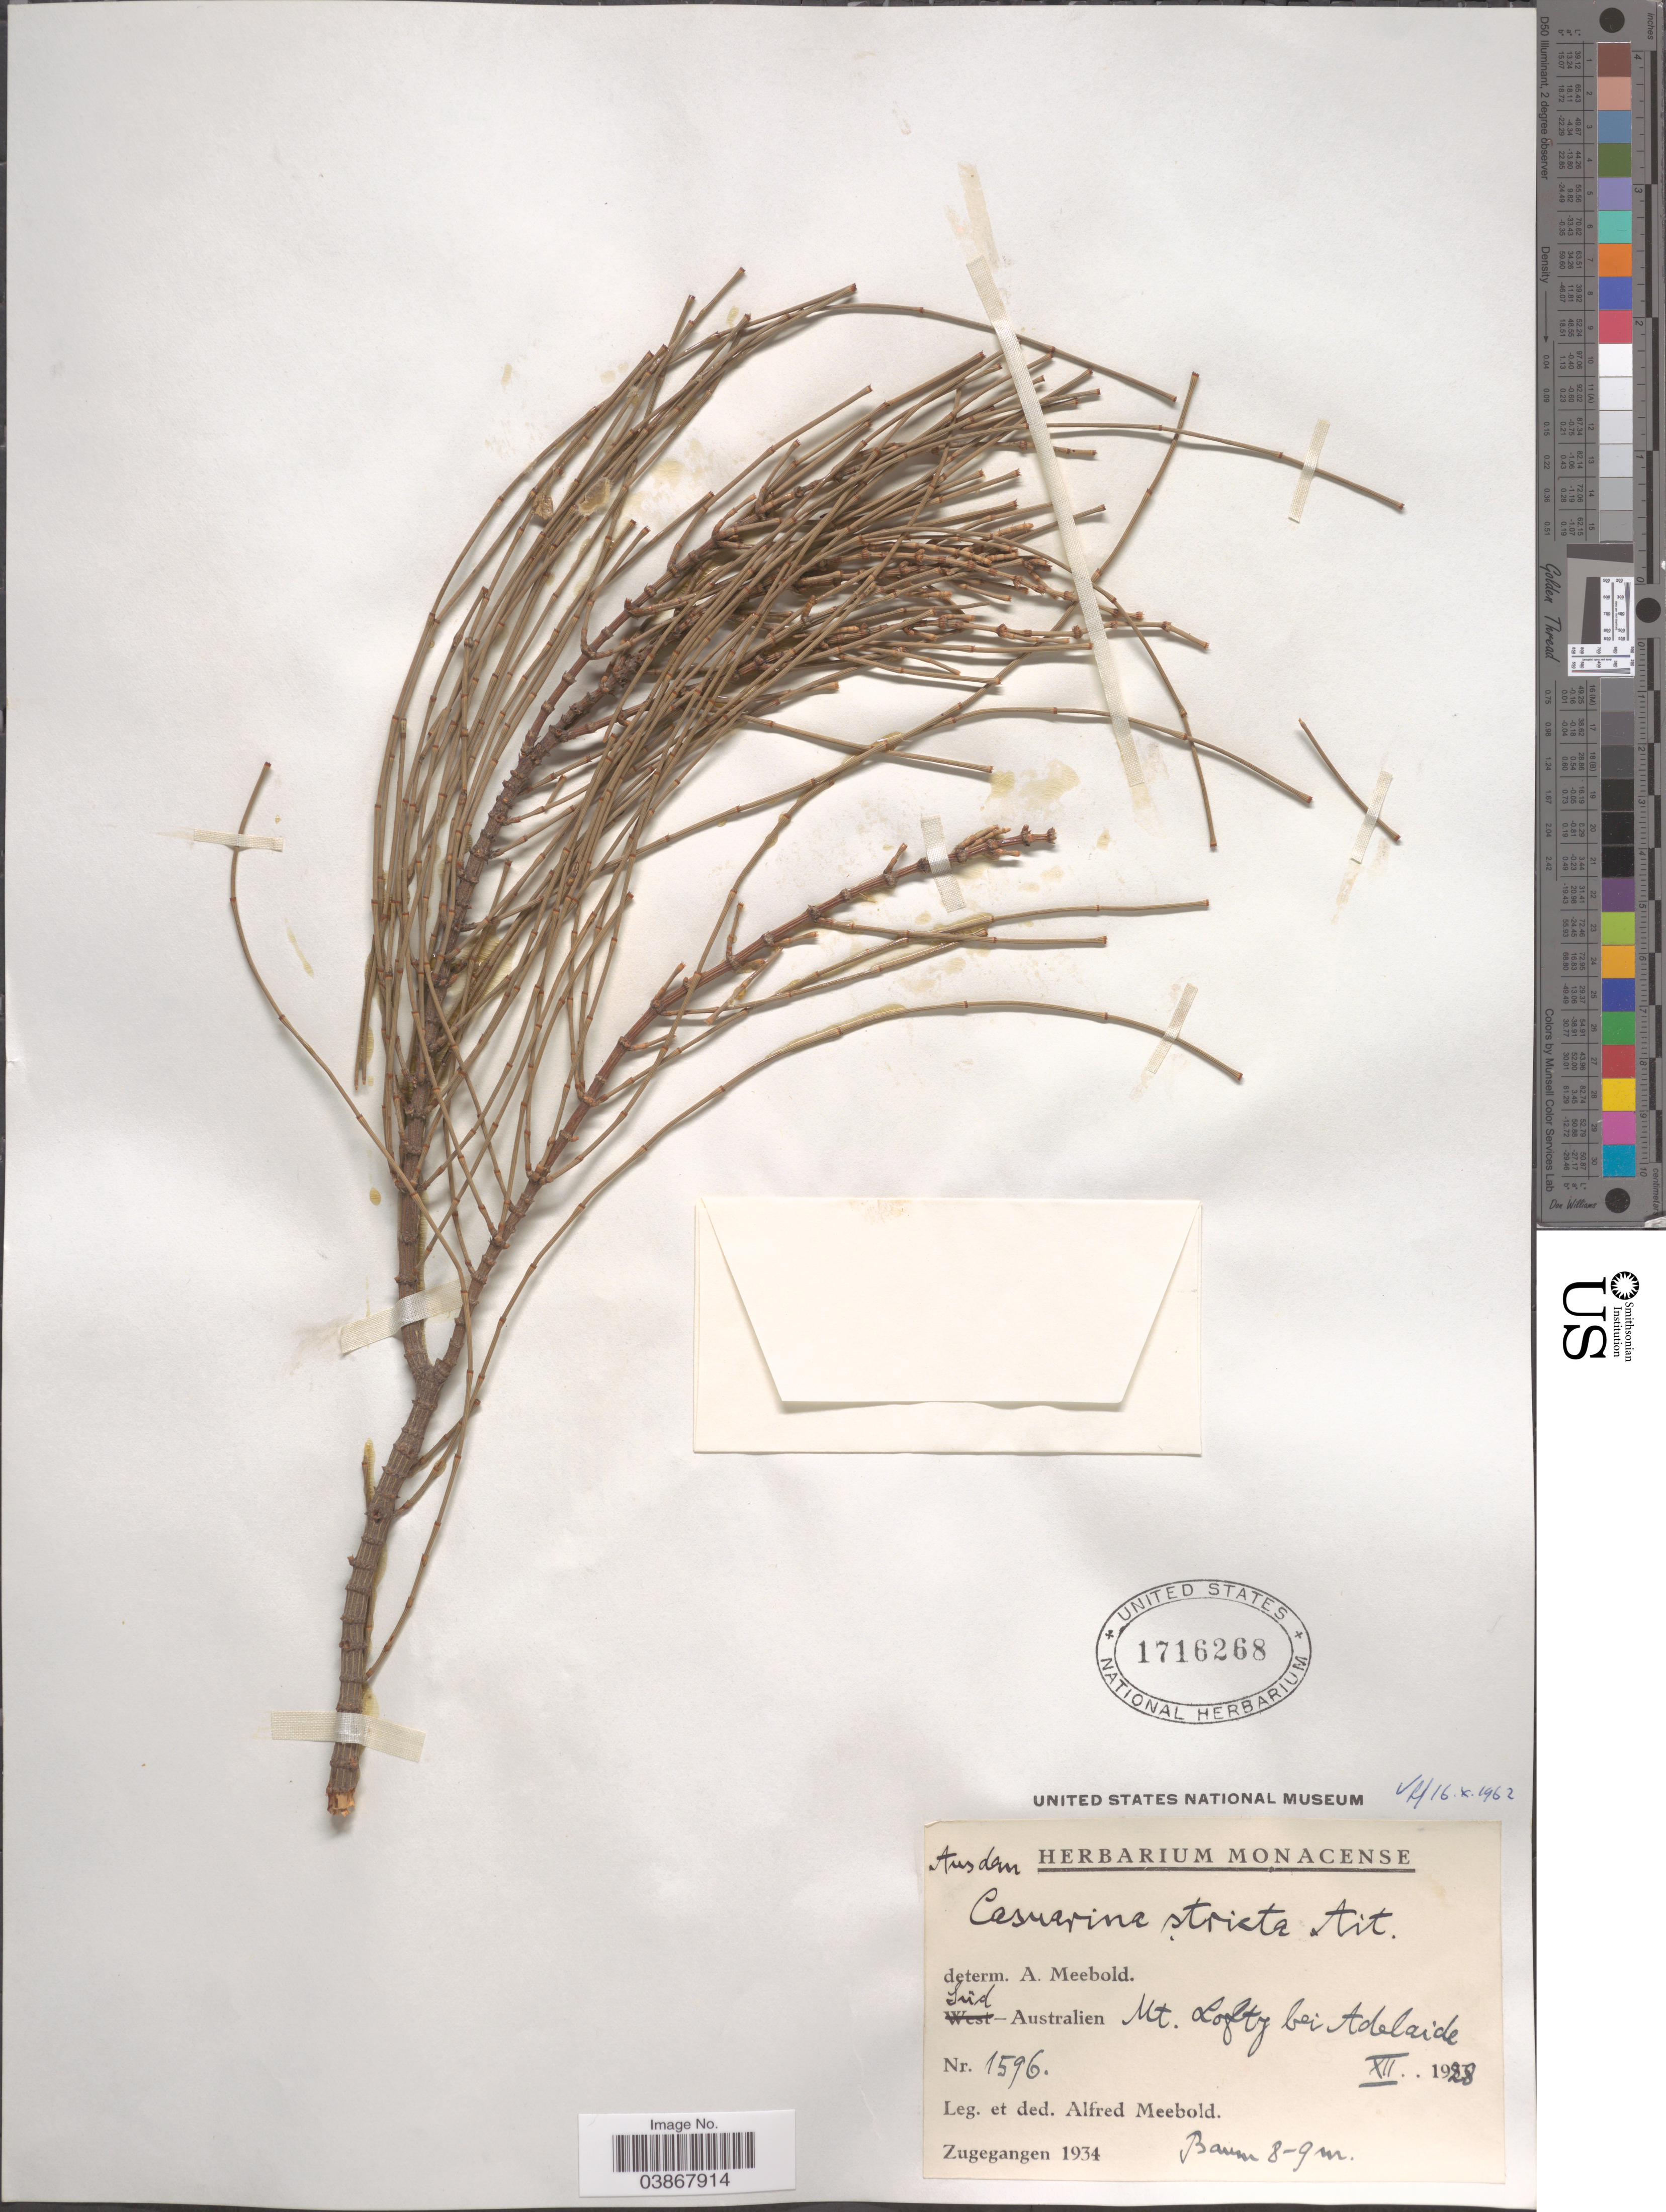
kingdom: Plantae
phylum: Tracheophyta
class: Magnoliopsida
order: Fagales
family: Casuarinaceae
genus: Casuarina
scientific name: Casuarina stricta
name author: Aiton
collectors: A. Meebold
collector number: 1596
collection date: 1928-12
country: Australia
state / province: South Australia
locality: Süd-Australien Mt. Lofty bei Adelaide.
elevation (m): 8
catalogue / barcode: US 1716268